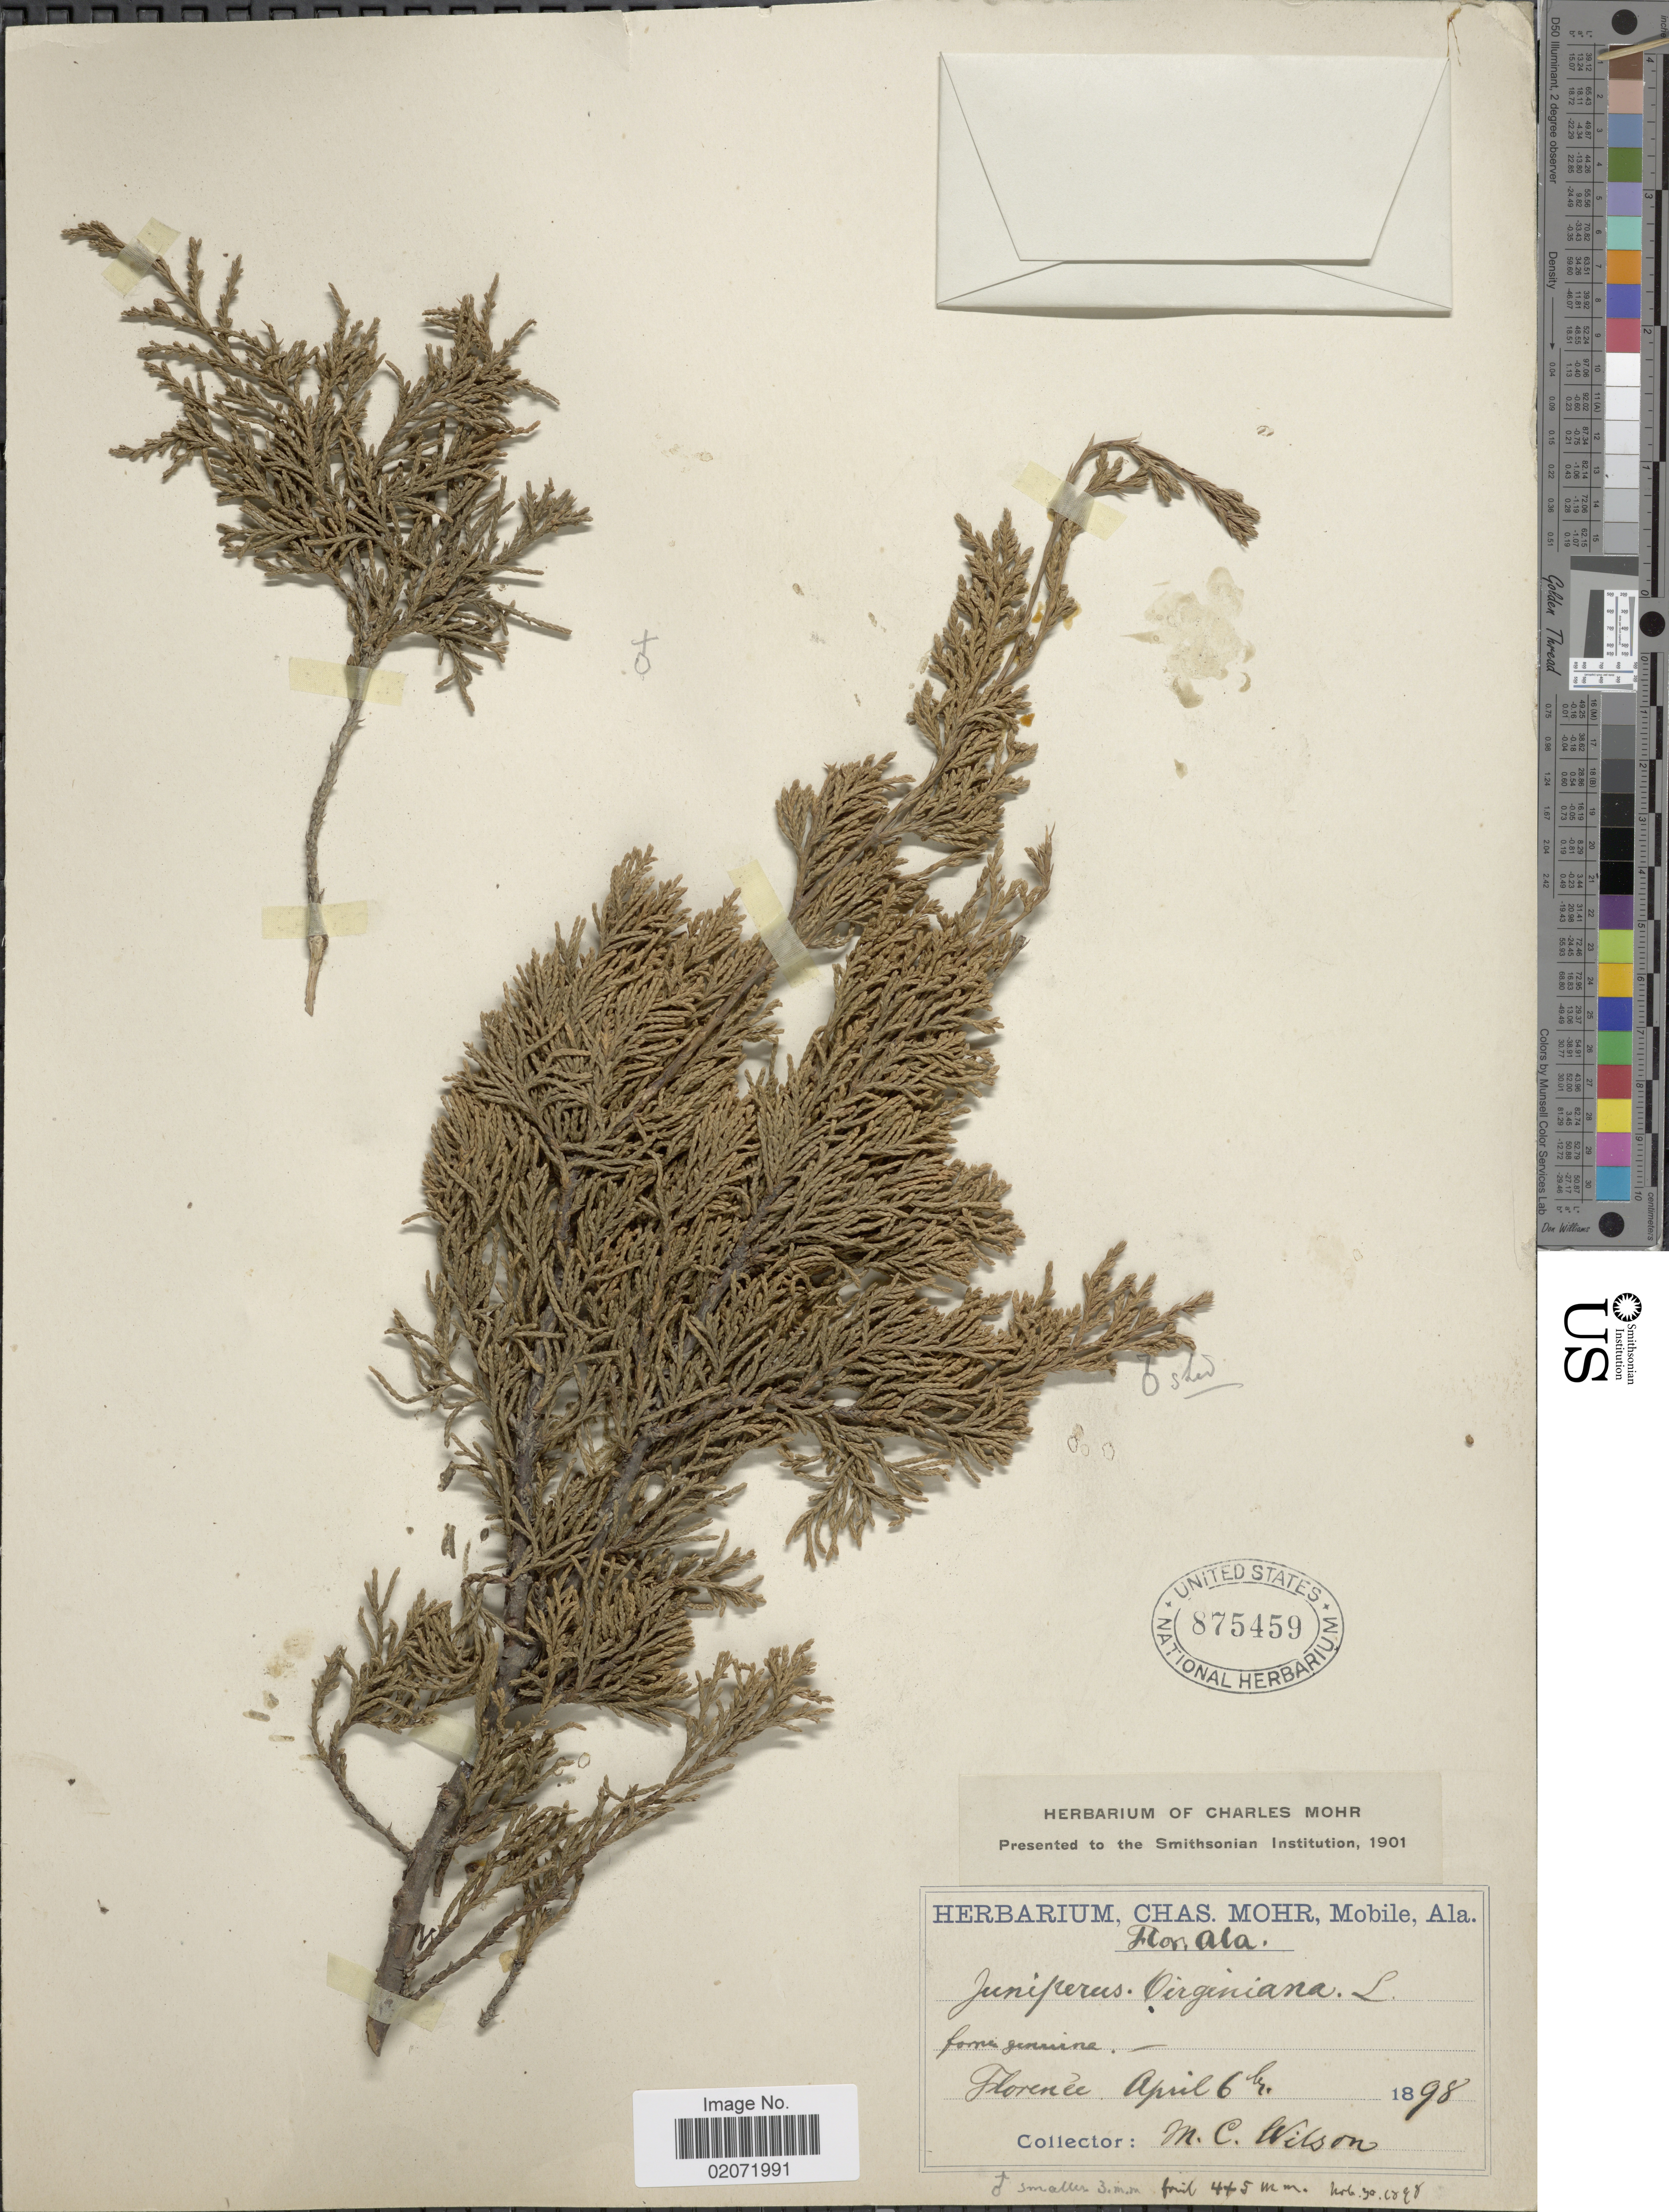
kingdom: Plantae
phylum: Tracheophyta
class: Pinopsida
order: Pinales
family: Cupressaceae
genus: Juniperus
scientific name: Juniperus virginiana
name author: L.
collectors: M. C. Wilson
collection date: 1898-04-06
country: United States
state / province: Alabama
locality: Florence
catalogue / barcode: US 875459